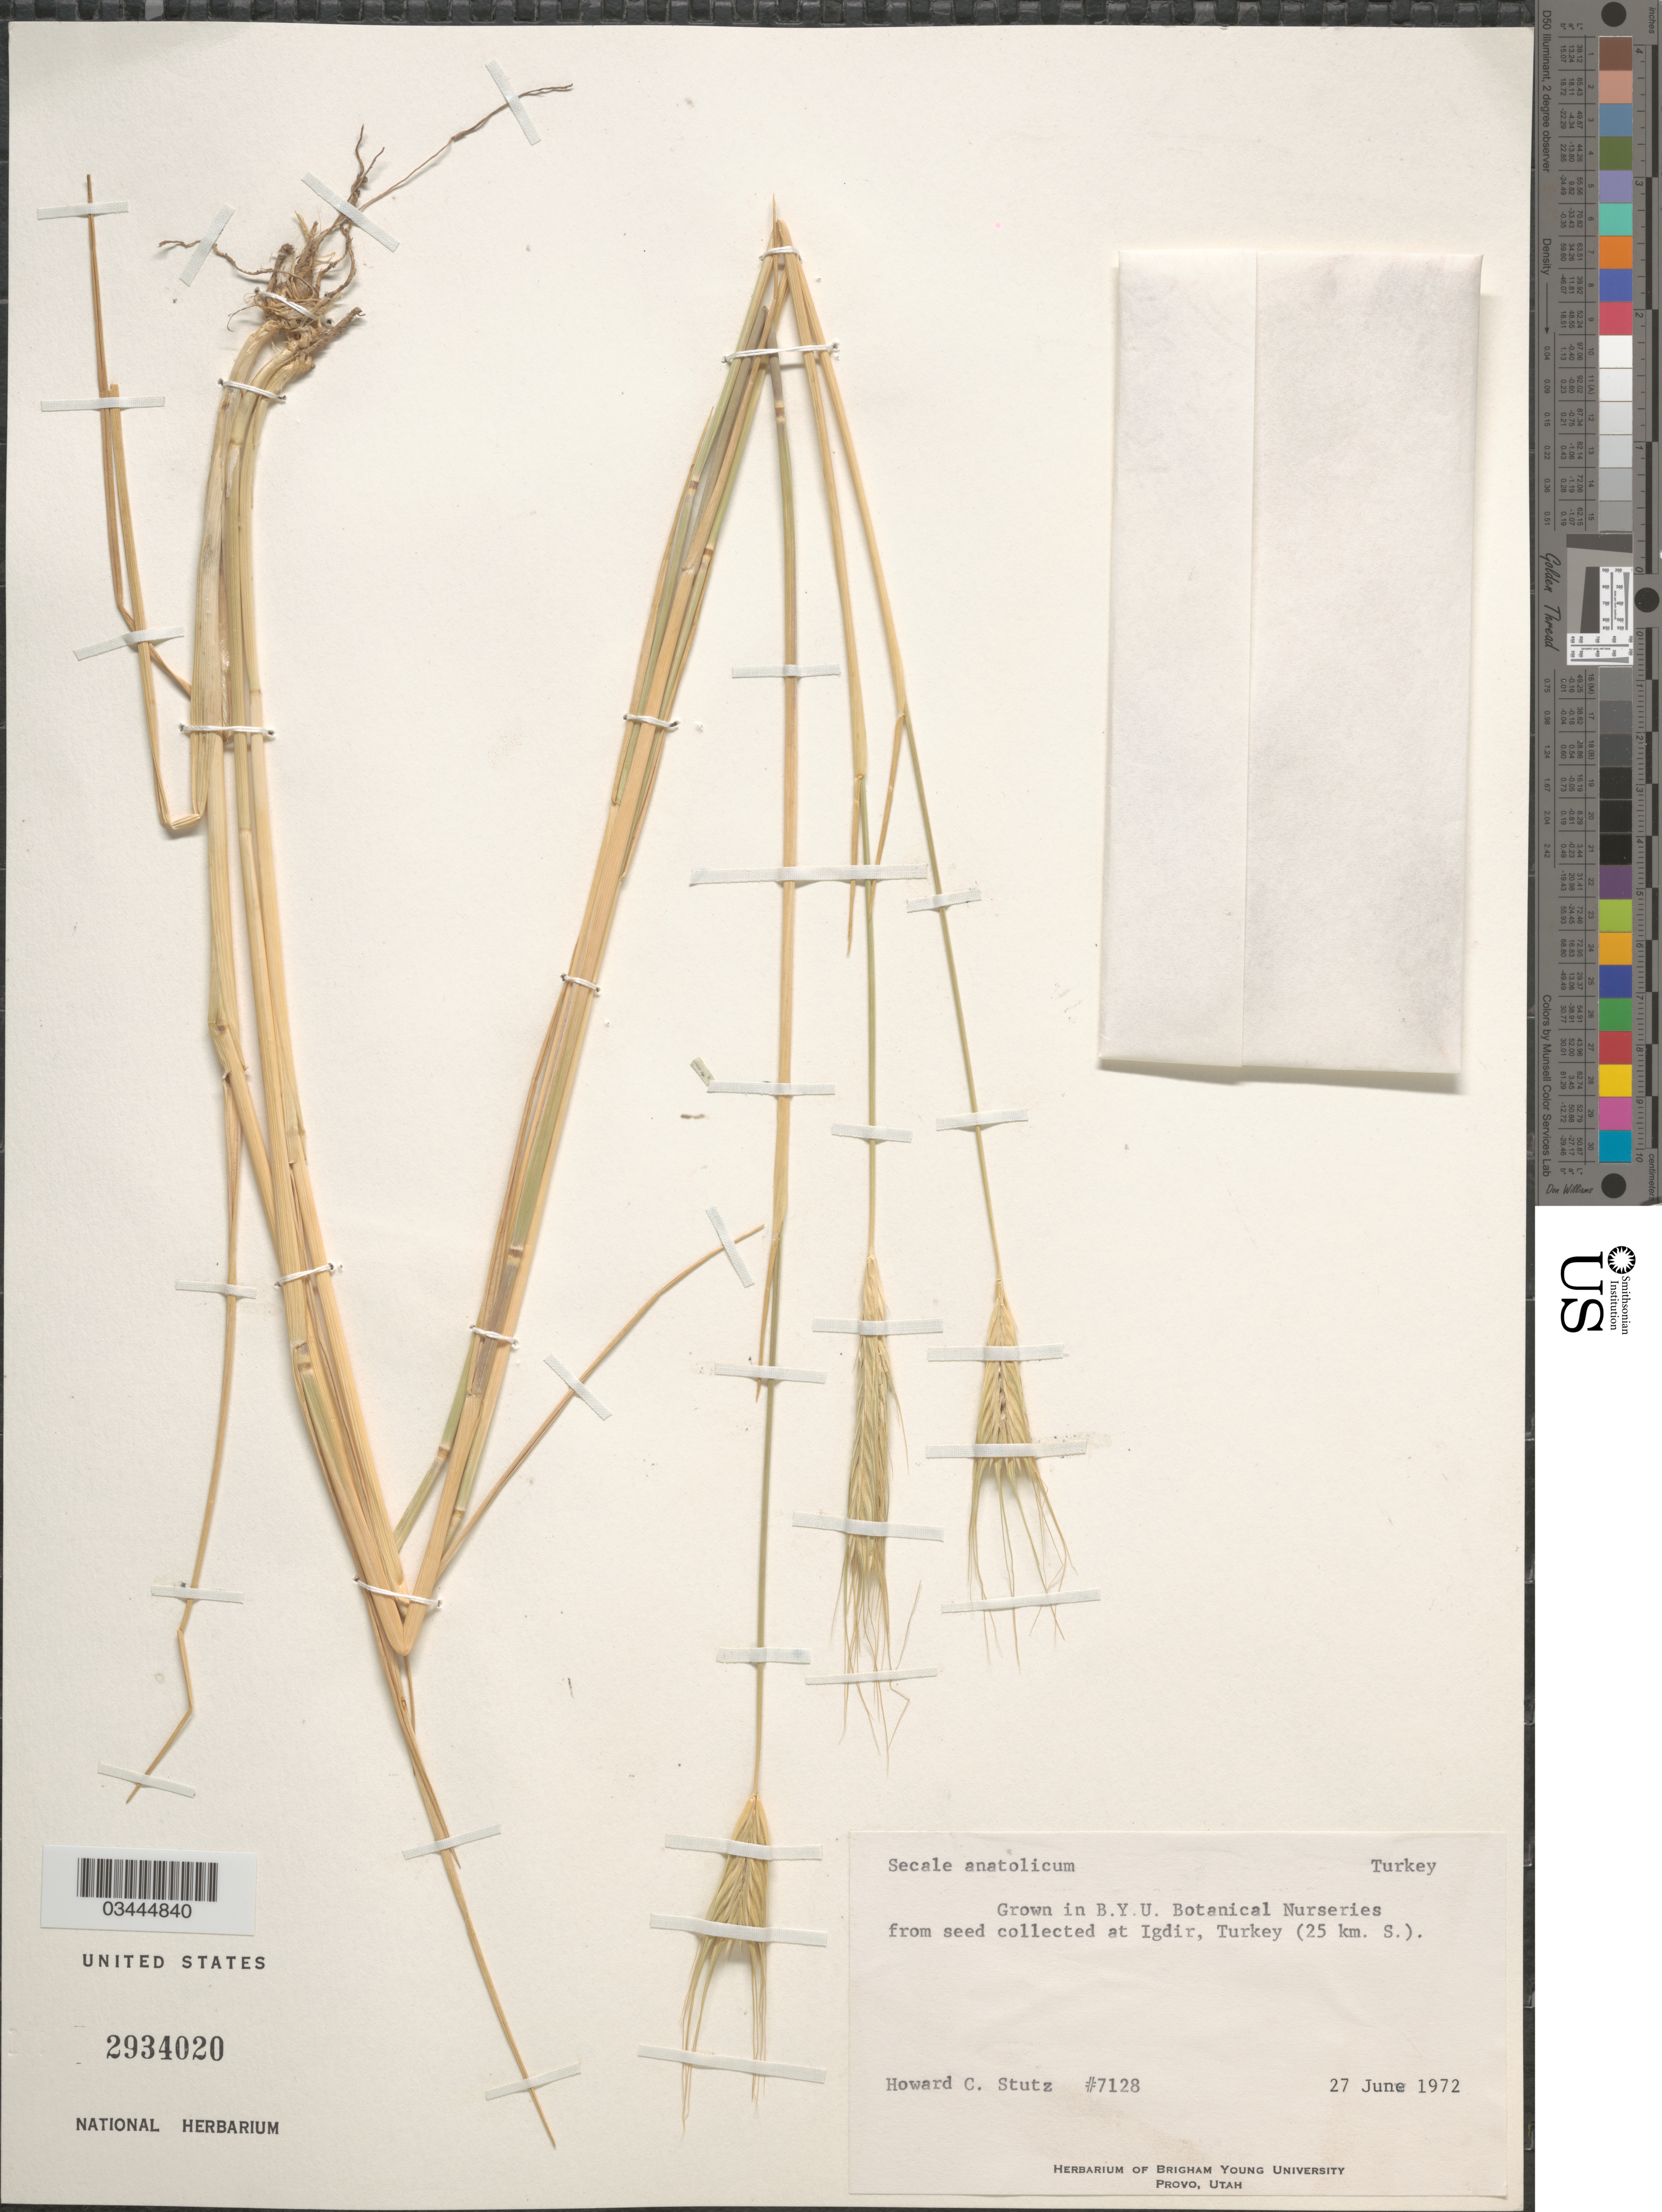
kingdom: Plantae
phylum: Tracheophyta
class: Liliopsida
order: Poales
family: Poaceae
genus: Secale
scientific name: Secale anatolicum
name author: Boiss.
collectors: H. Stutz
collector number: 7128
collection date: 1972-06-27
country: United States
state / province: Utah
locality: In B.Y.U. Botanical Nurseries.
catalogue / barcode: US 2934020